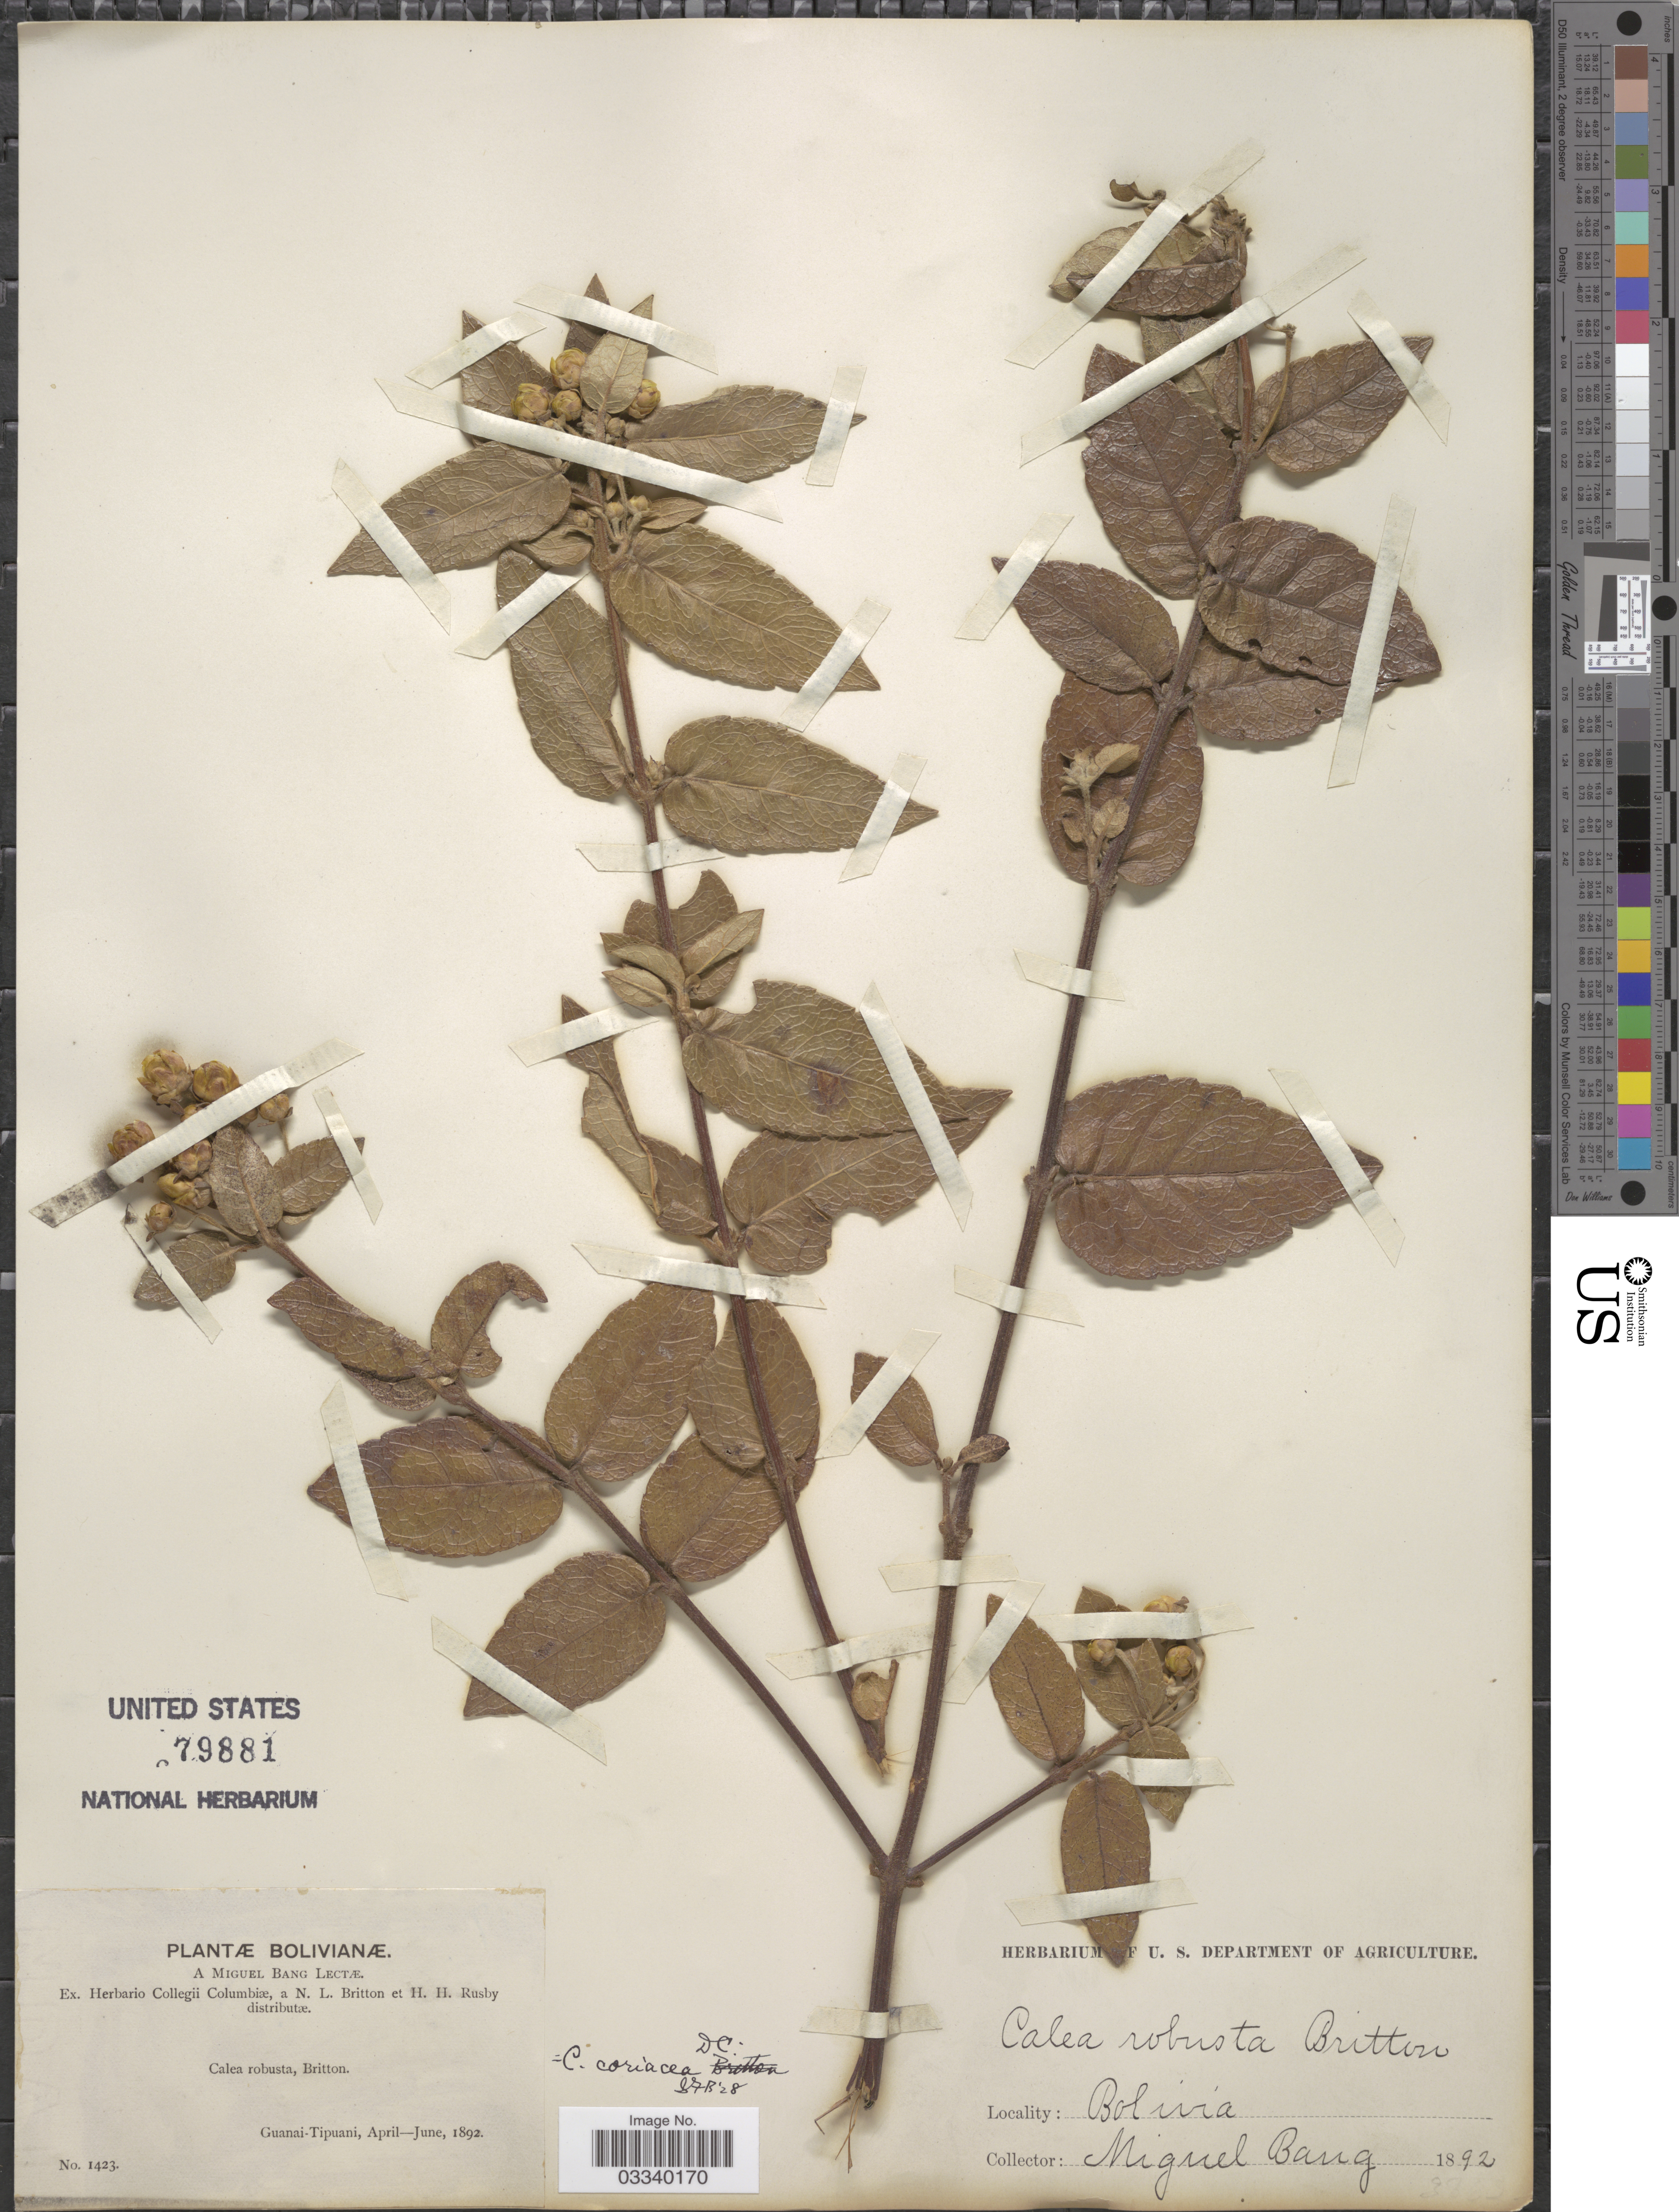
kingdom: Plantae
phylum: Tracheophyta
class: Magnoliopsida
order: Asterales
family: Asteraceae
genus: Calea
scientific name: Calea coriacea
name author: DC.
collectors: M. Bang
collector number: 1423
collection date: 1892-04/1892-06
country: Bolivia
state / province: La Paz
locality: Guanai-Tipuani.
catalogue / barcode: US 79881